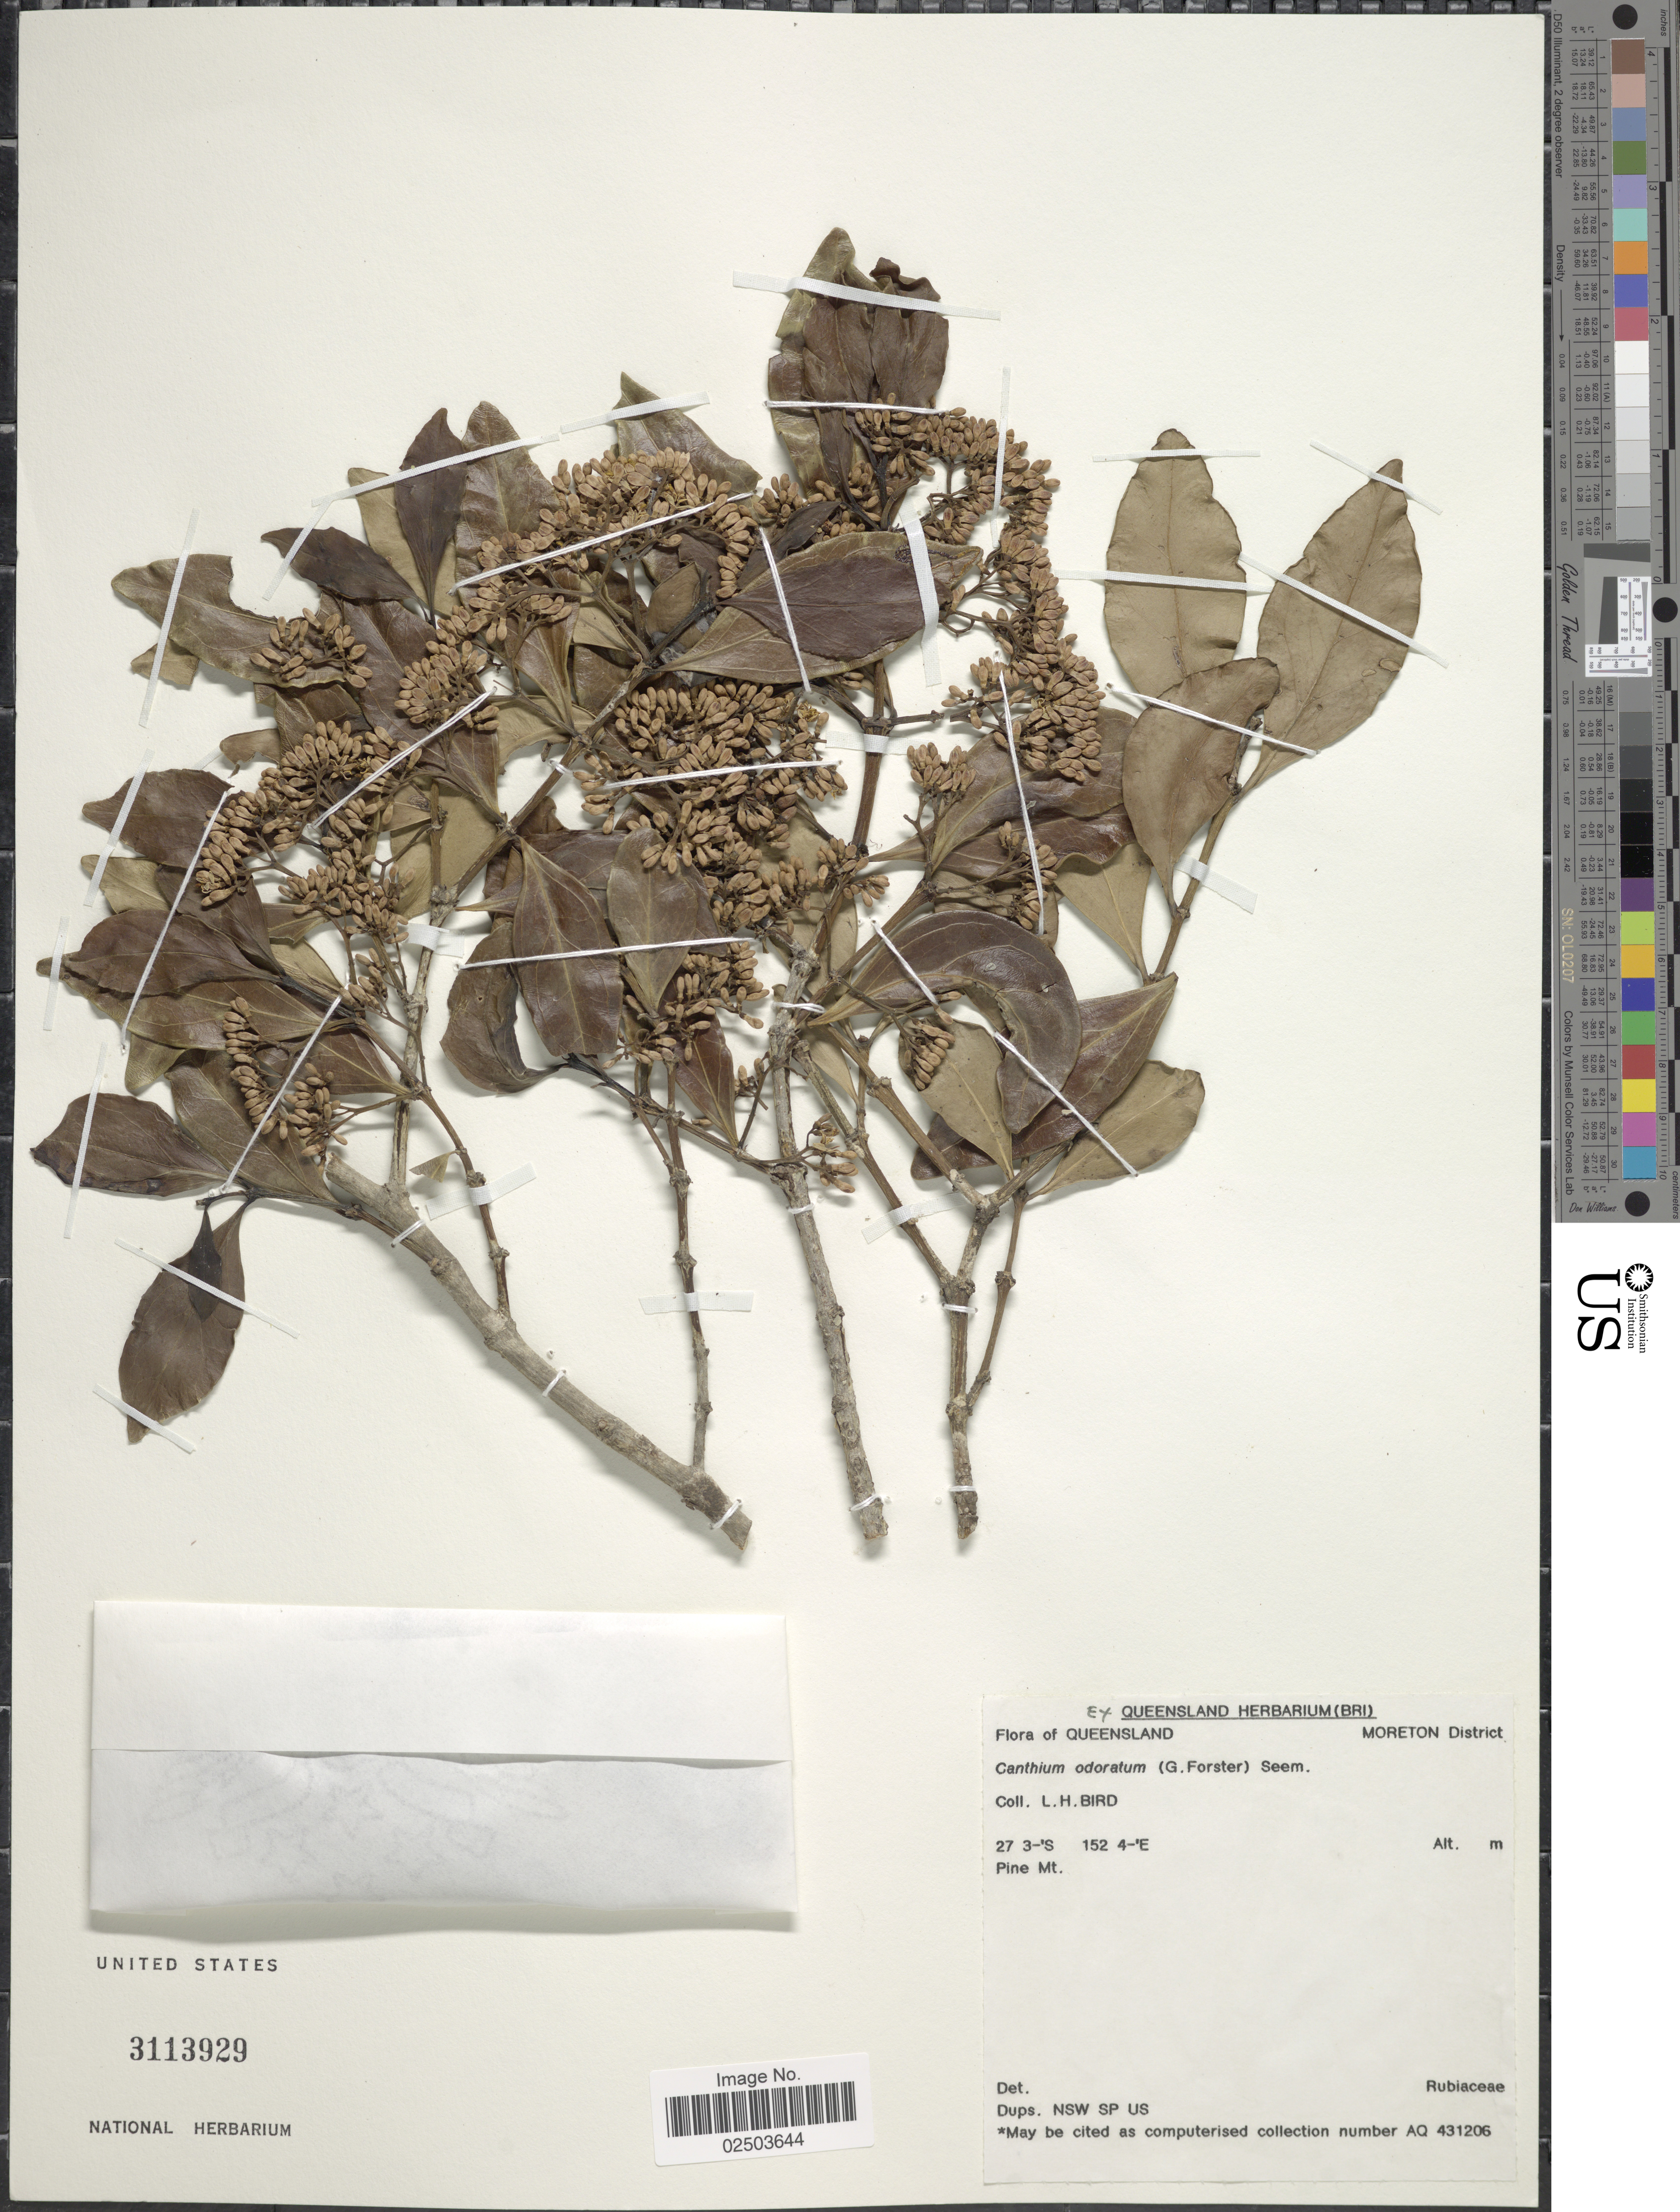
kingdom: Plantae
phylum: Tracheophyta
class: Magnoliopsida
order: Gentianales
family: Rubiaceae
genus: Psydrax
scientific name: Psydrax odorata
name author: (G. Forst.) A.C. Sm. & S.P. Darwin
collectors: L. Bird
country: Australia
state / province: Queensland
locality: Moreton District. Pine Mt.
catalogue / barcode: US 3113929